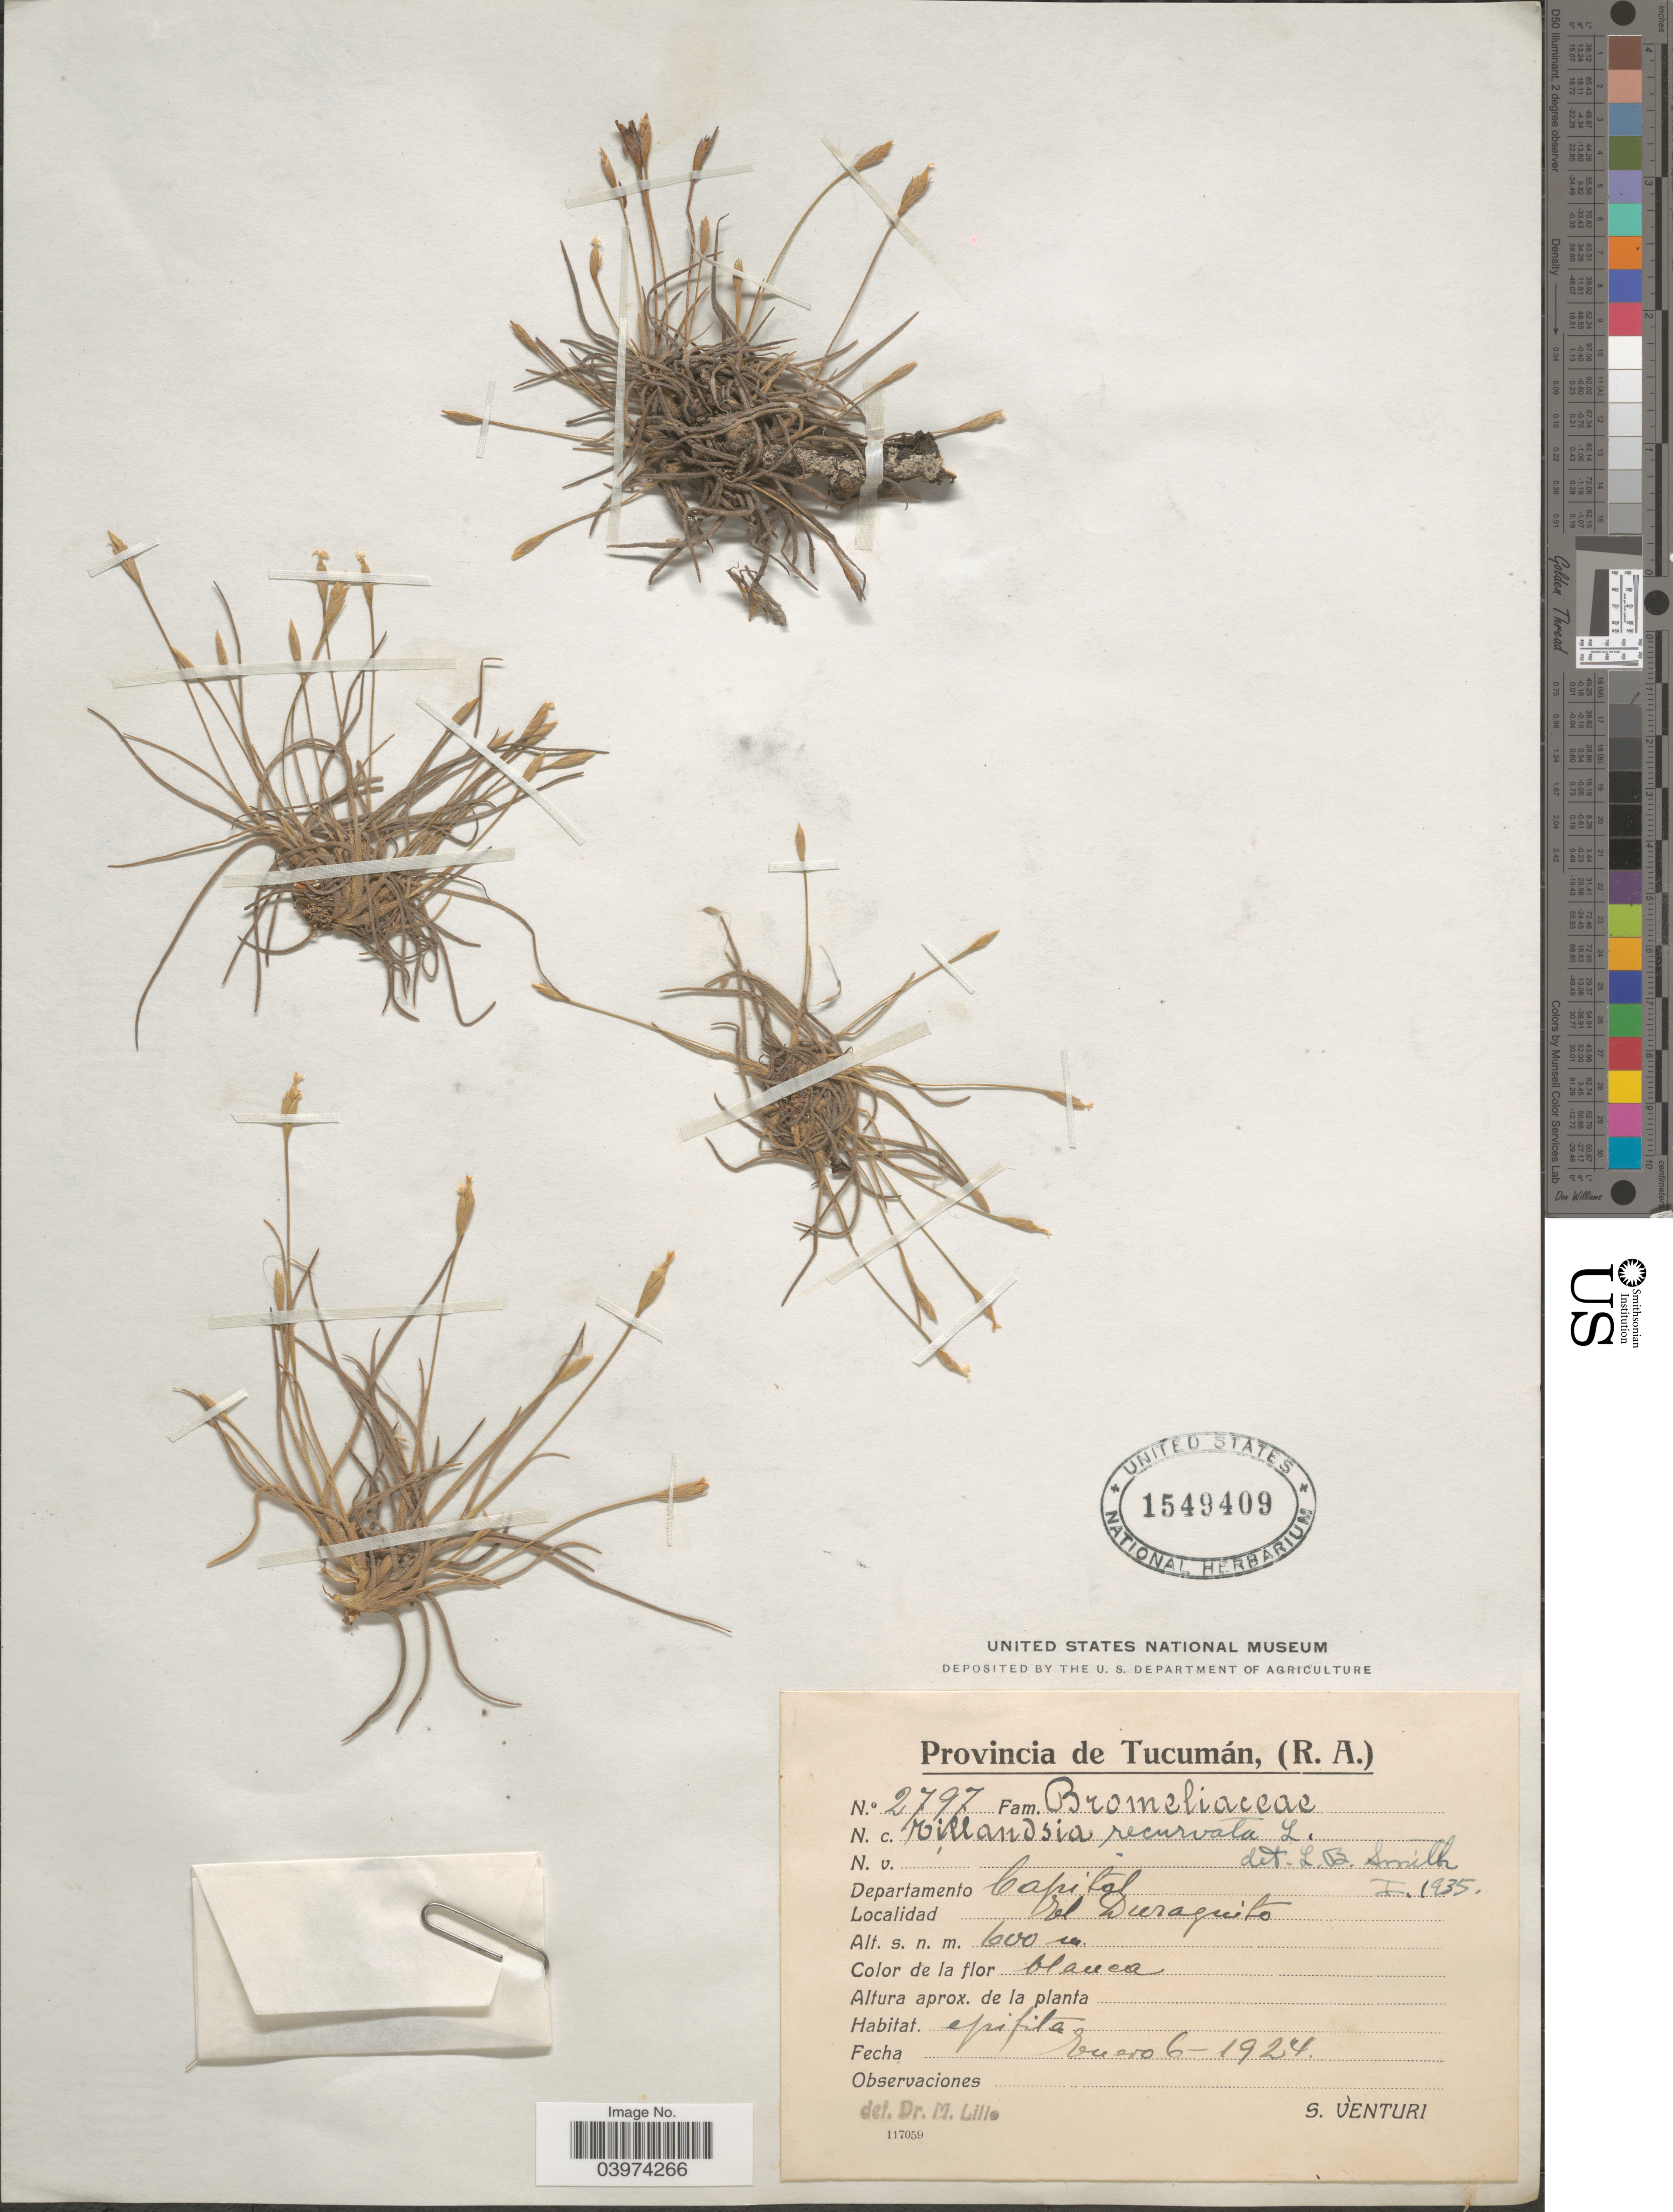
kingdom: Plantae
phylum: Tracheophyta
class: Liliopsida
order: Poales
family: Bromeliaceae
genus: Tillandsia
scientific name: Tillandsia recurvata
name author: L.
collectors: S. Venturi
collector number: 2797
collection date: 1924-01-06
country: Argentina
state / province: Tucuman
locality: Departamento Capital. El Duraznito.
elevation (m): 600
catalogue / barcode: US 1549409